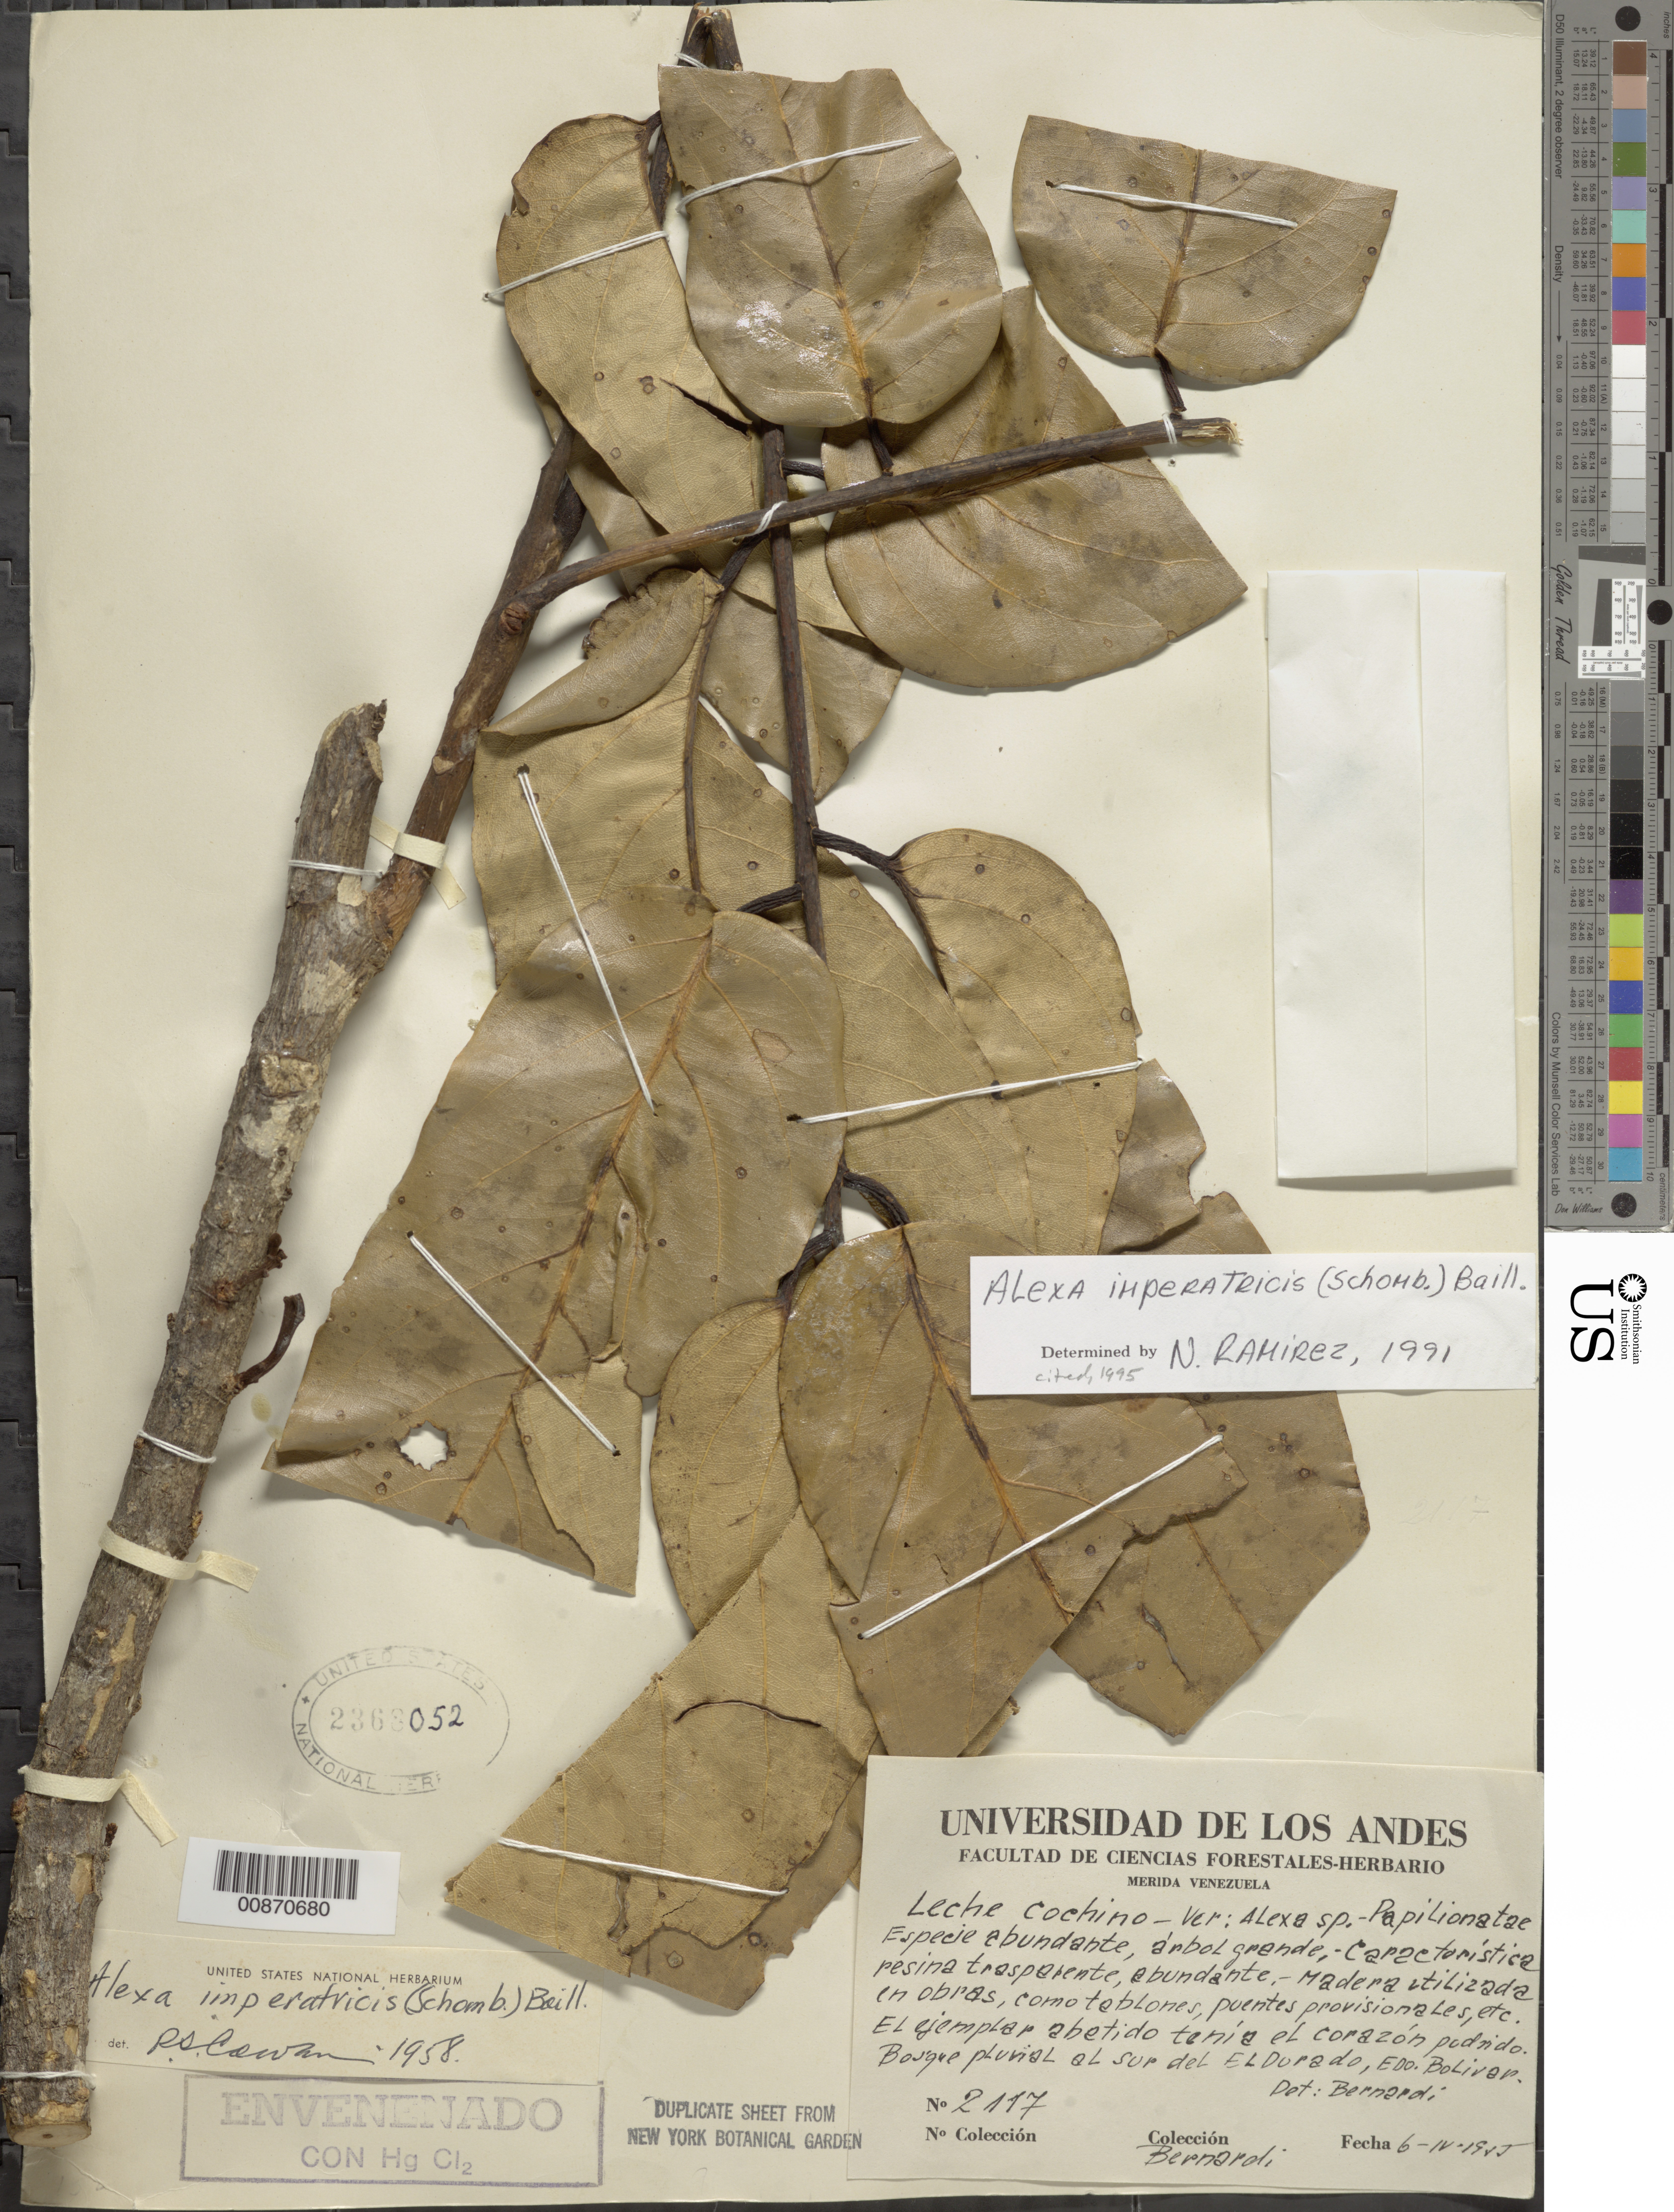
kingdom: Plantae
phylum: Tracheophyta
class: Magnoliopsida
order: Fabales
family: Fabaceae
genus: Alexa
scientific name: Alexa imperatricis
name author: (R.H. Schomb.) Baill.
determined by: Ramírez, N.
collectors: A. L. Bernardi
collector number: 2117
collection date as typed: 6-Apr-55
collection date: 1955-04-06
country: Venezuela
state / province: Bolívar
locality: El Dorado, S of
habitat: Bosque pluvial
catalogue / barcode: US 2368052